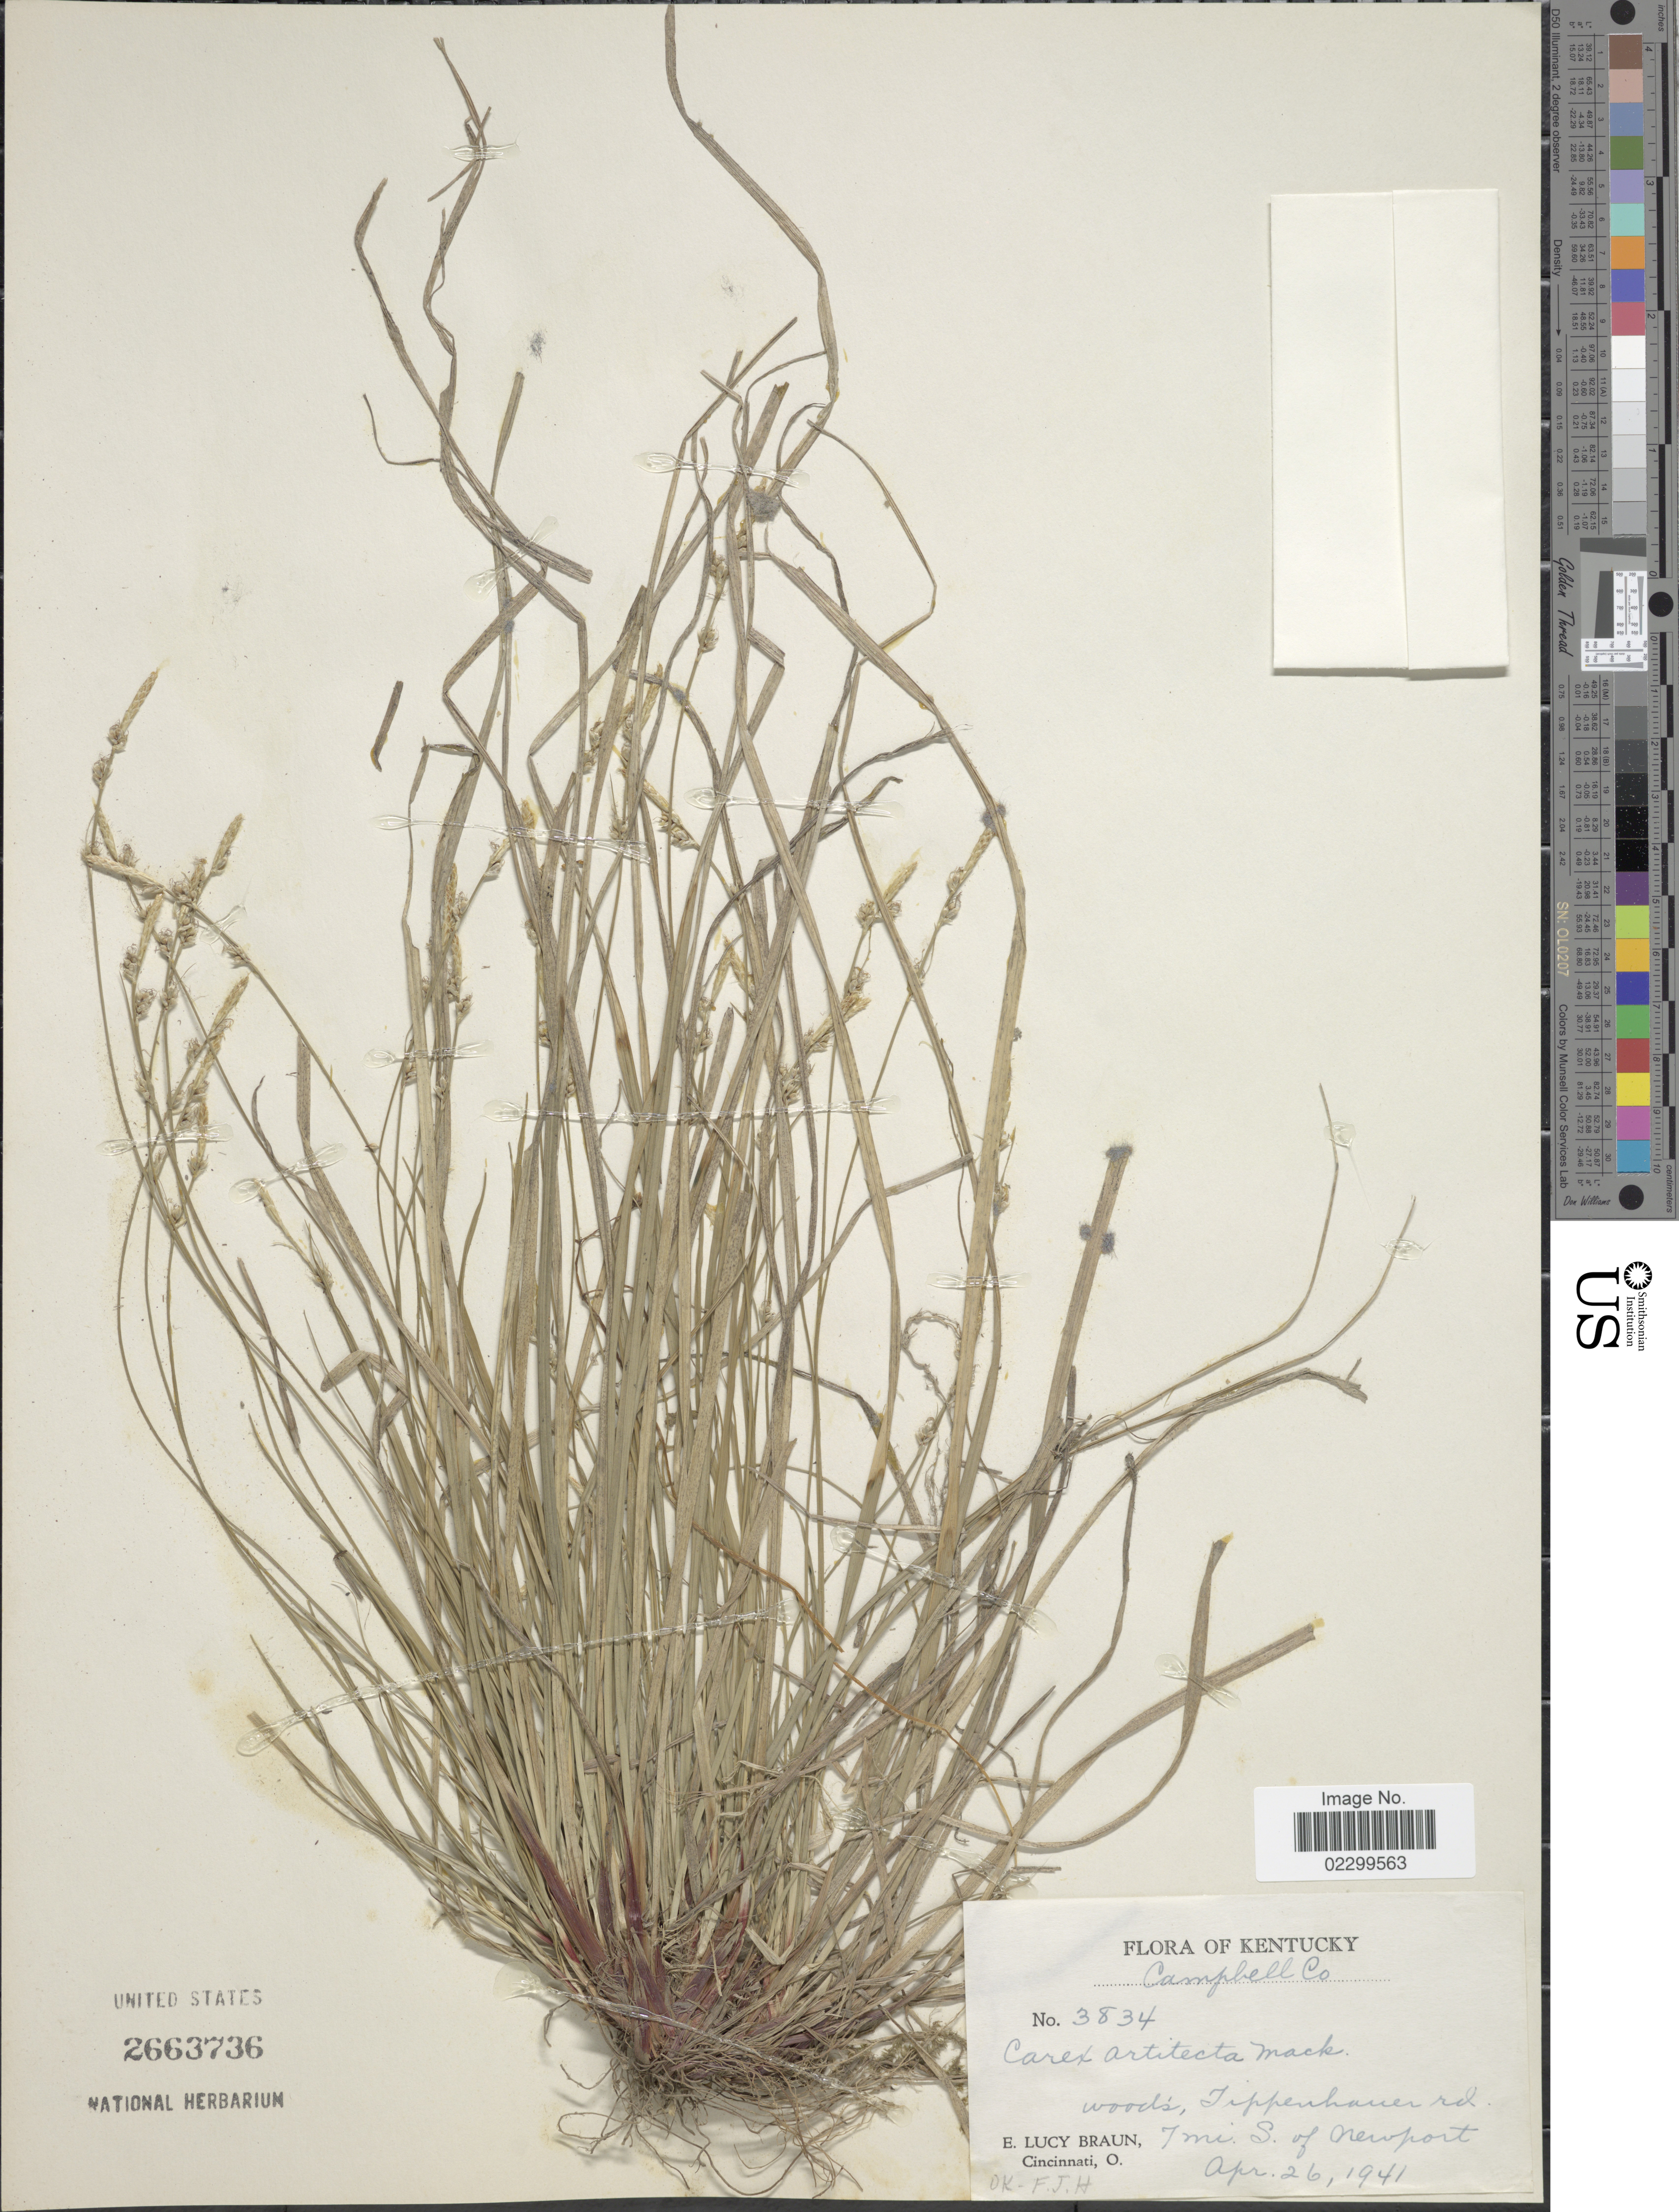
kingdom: Plantae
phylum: Tracheophyta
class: Liliopsida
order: Poales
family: Cyperaceae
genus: Carex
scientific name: Carex albicans var. albicans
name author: Willd. ex Spreng.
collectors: E. L. Braun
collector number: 3834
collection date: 1941-04-26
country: United States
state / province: Kentucky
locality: Campbell Co., woods, Tippenhauer Rd., 7 mi. S. of Newport.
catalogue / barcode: US 2663736